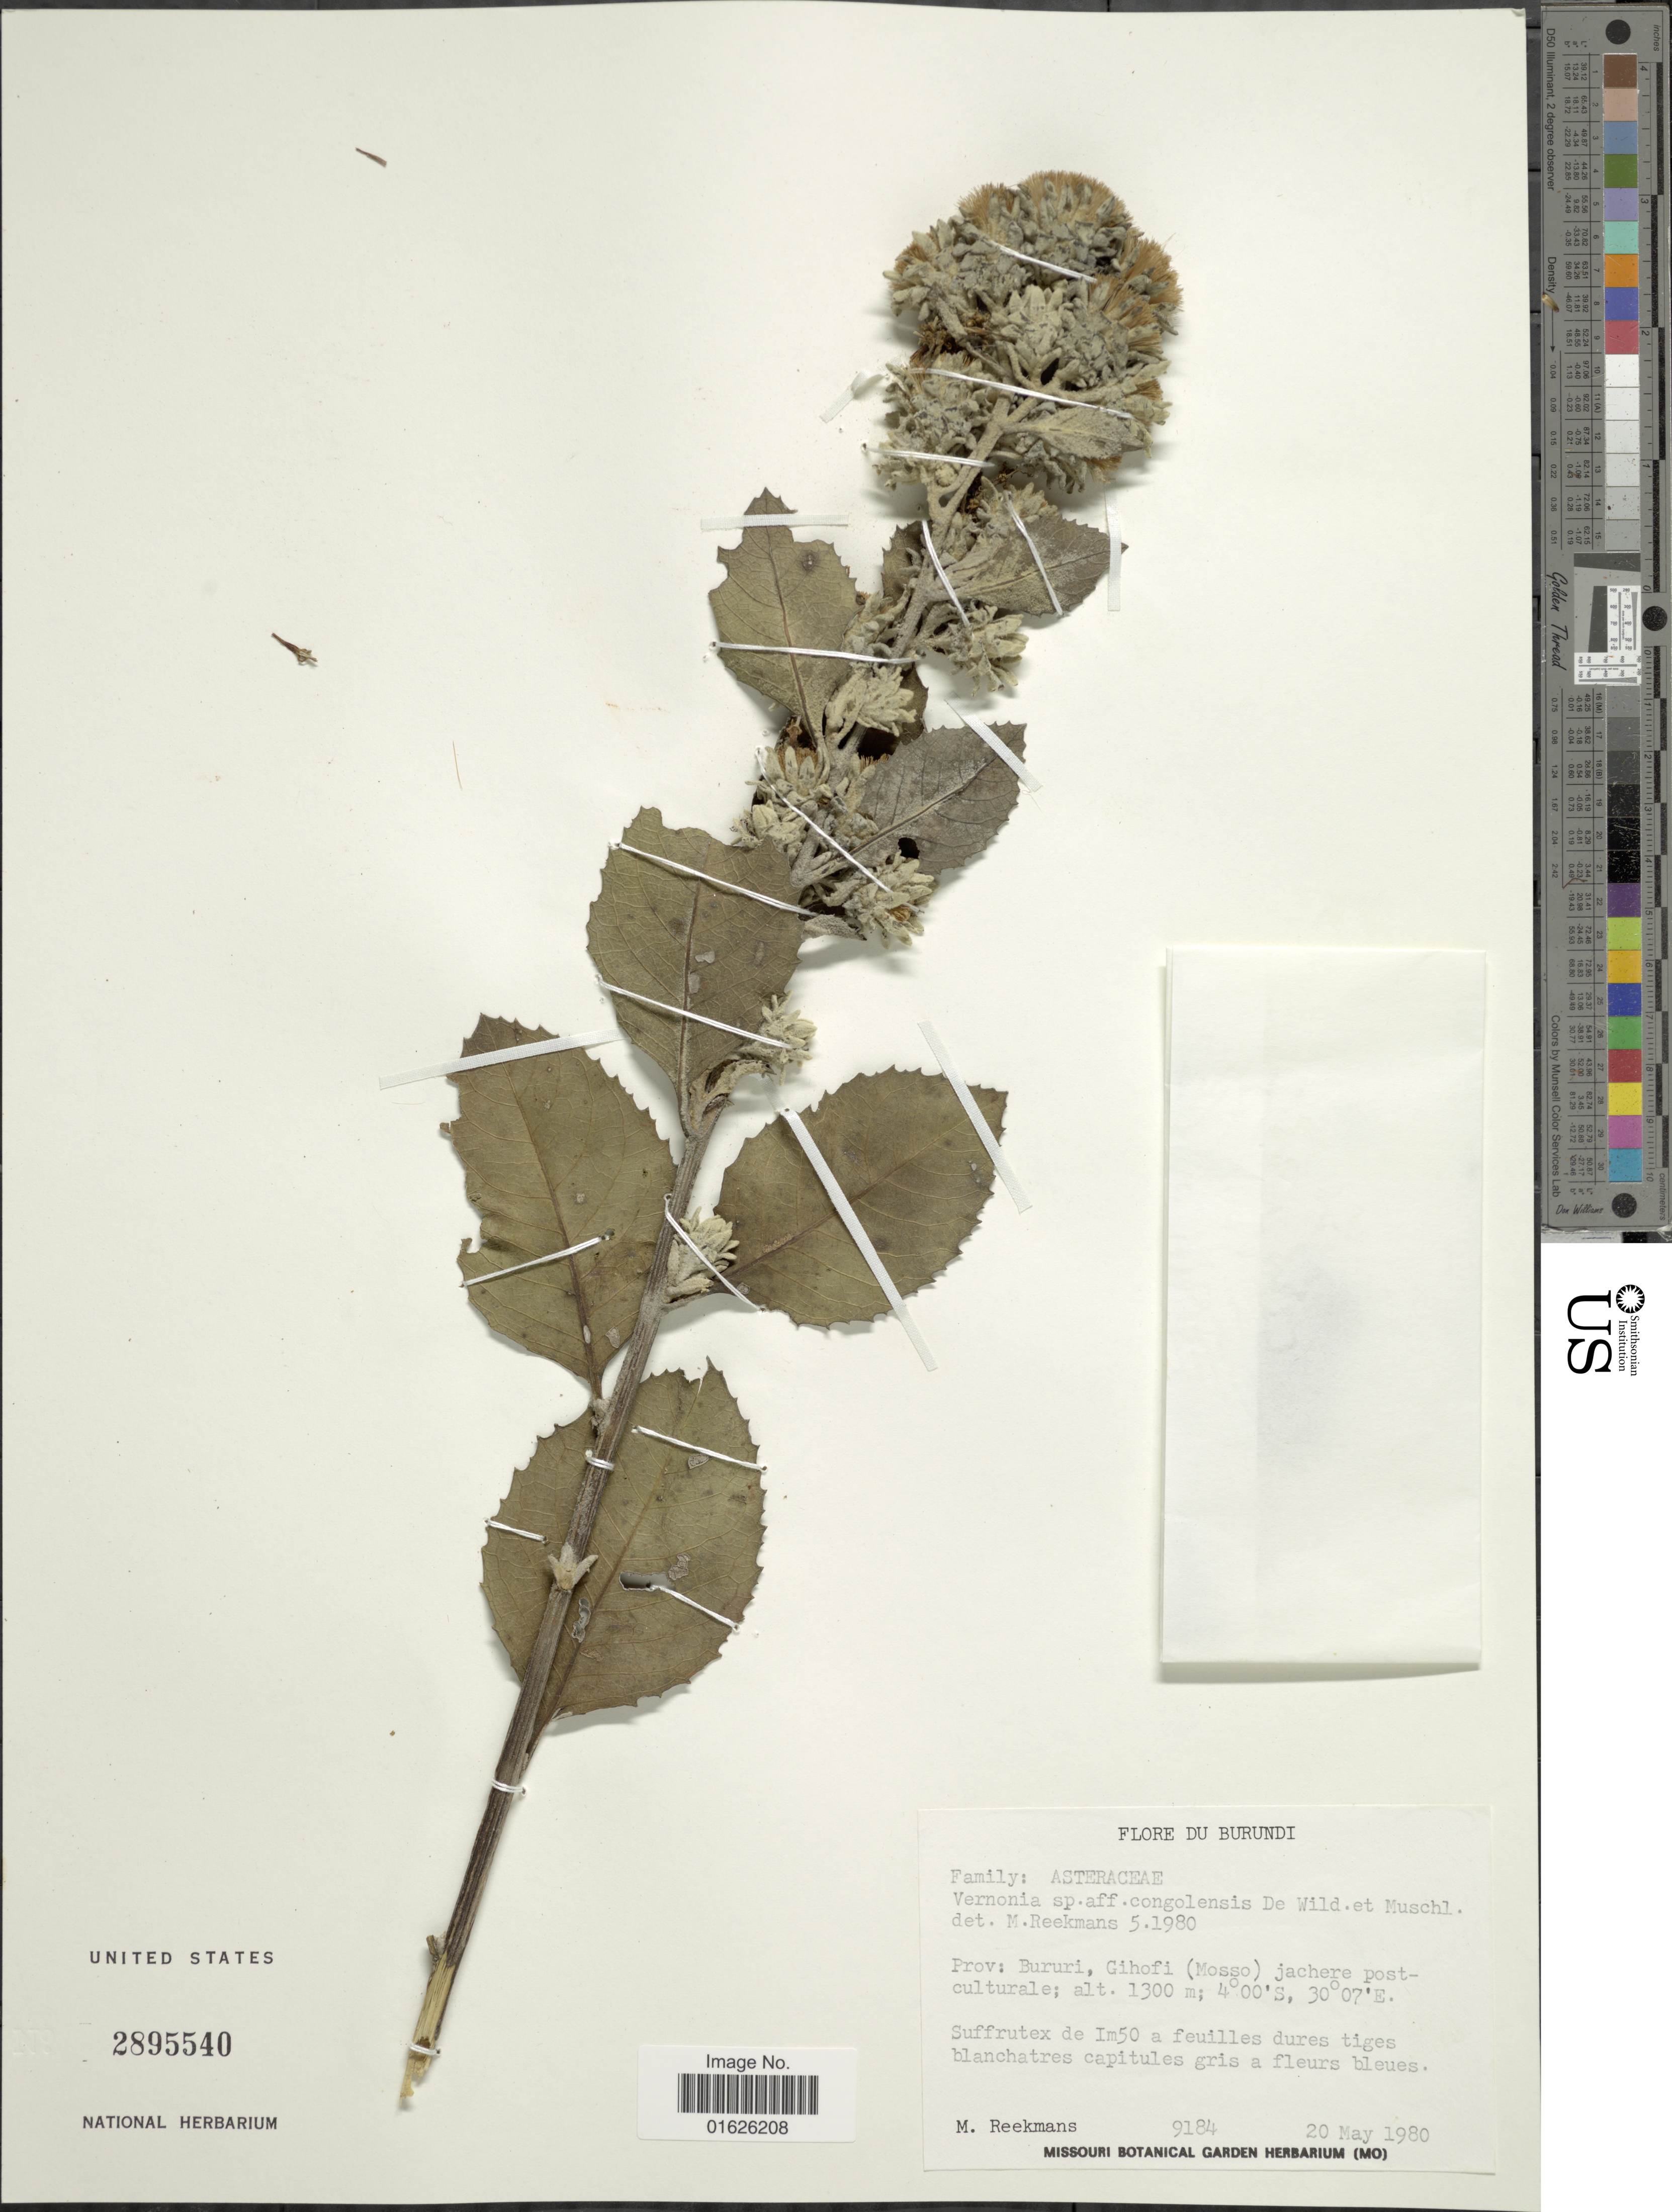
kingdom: Plantae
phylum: Tracheophyta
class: Magnoliopsida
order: Asterales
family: Asteraceae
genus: Linzia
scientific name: Linzia vernonioides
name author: Sch. Bip. ex Walp.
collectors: M. Reekmans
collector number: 9184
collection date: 1980-05-20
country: Burundi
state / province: Bururi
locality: Prov. Bururi, Gihofi ( Mosso ) jachere post culturale.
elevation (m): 1300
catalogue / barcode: US 2895540